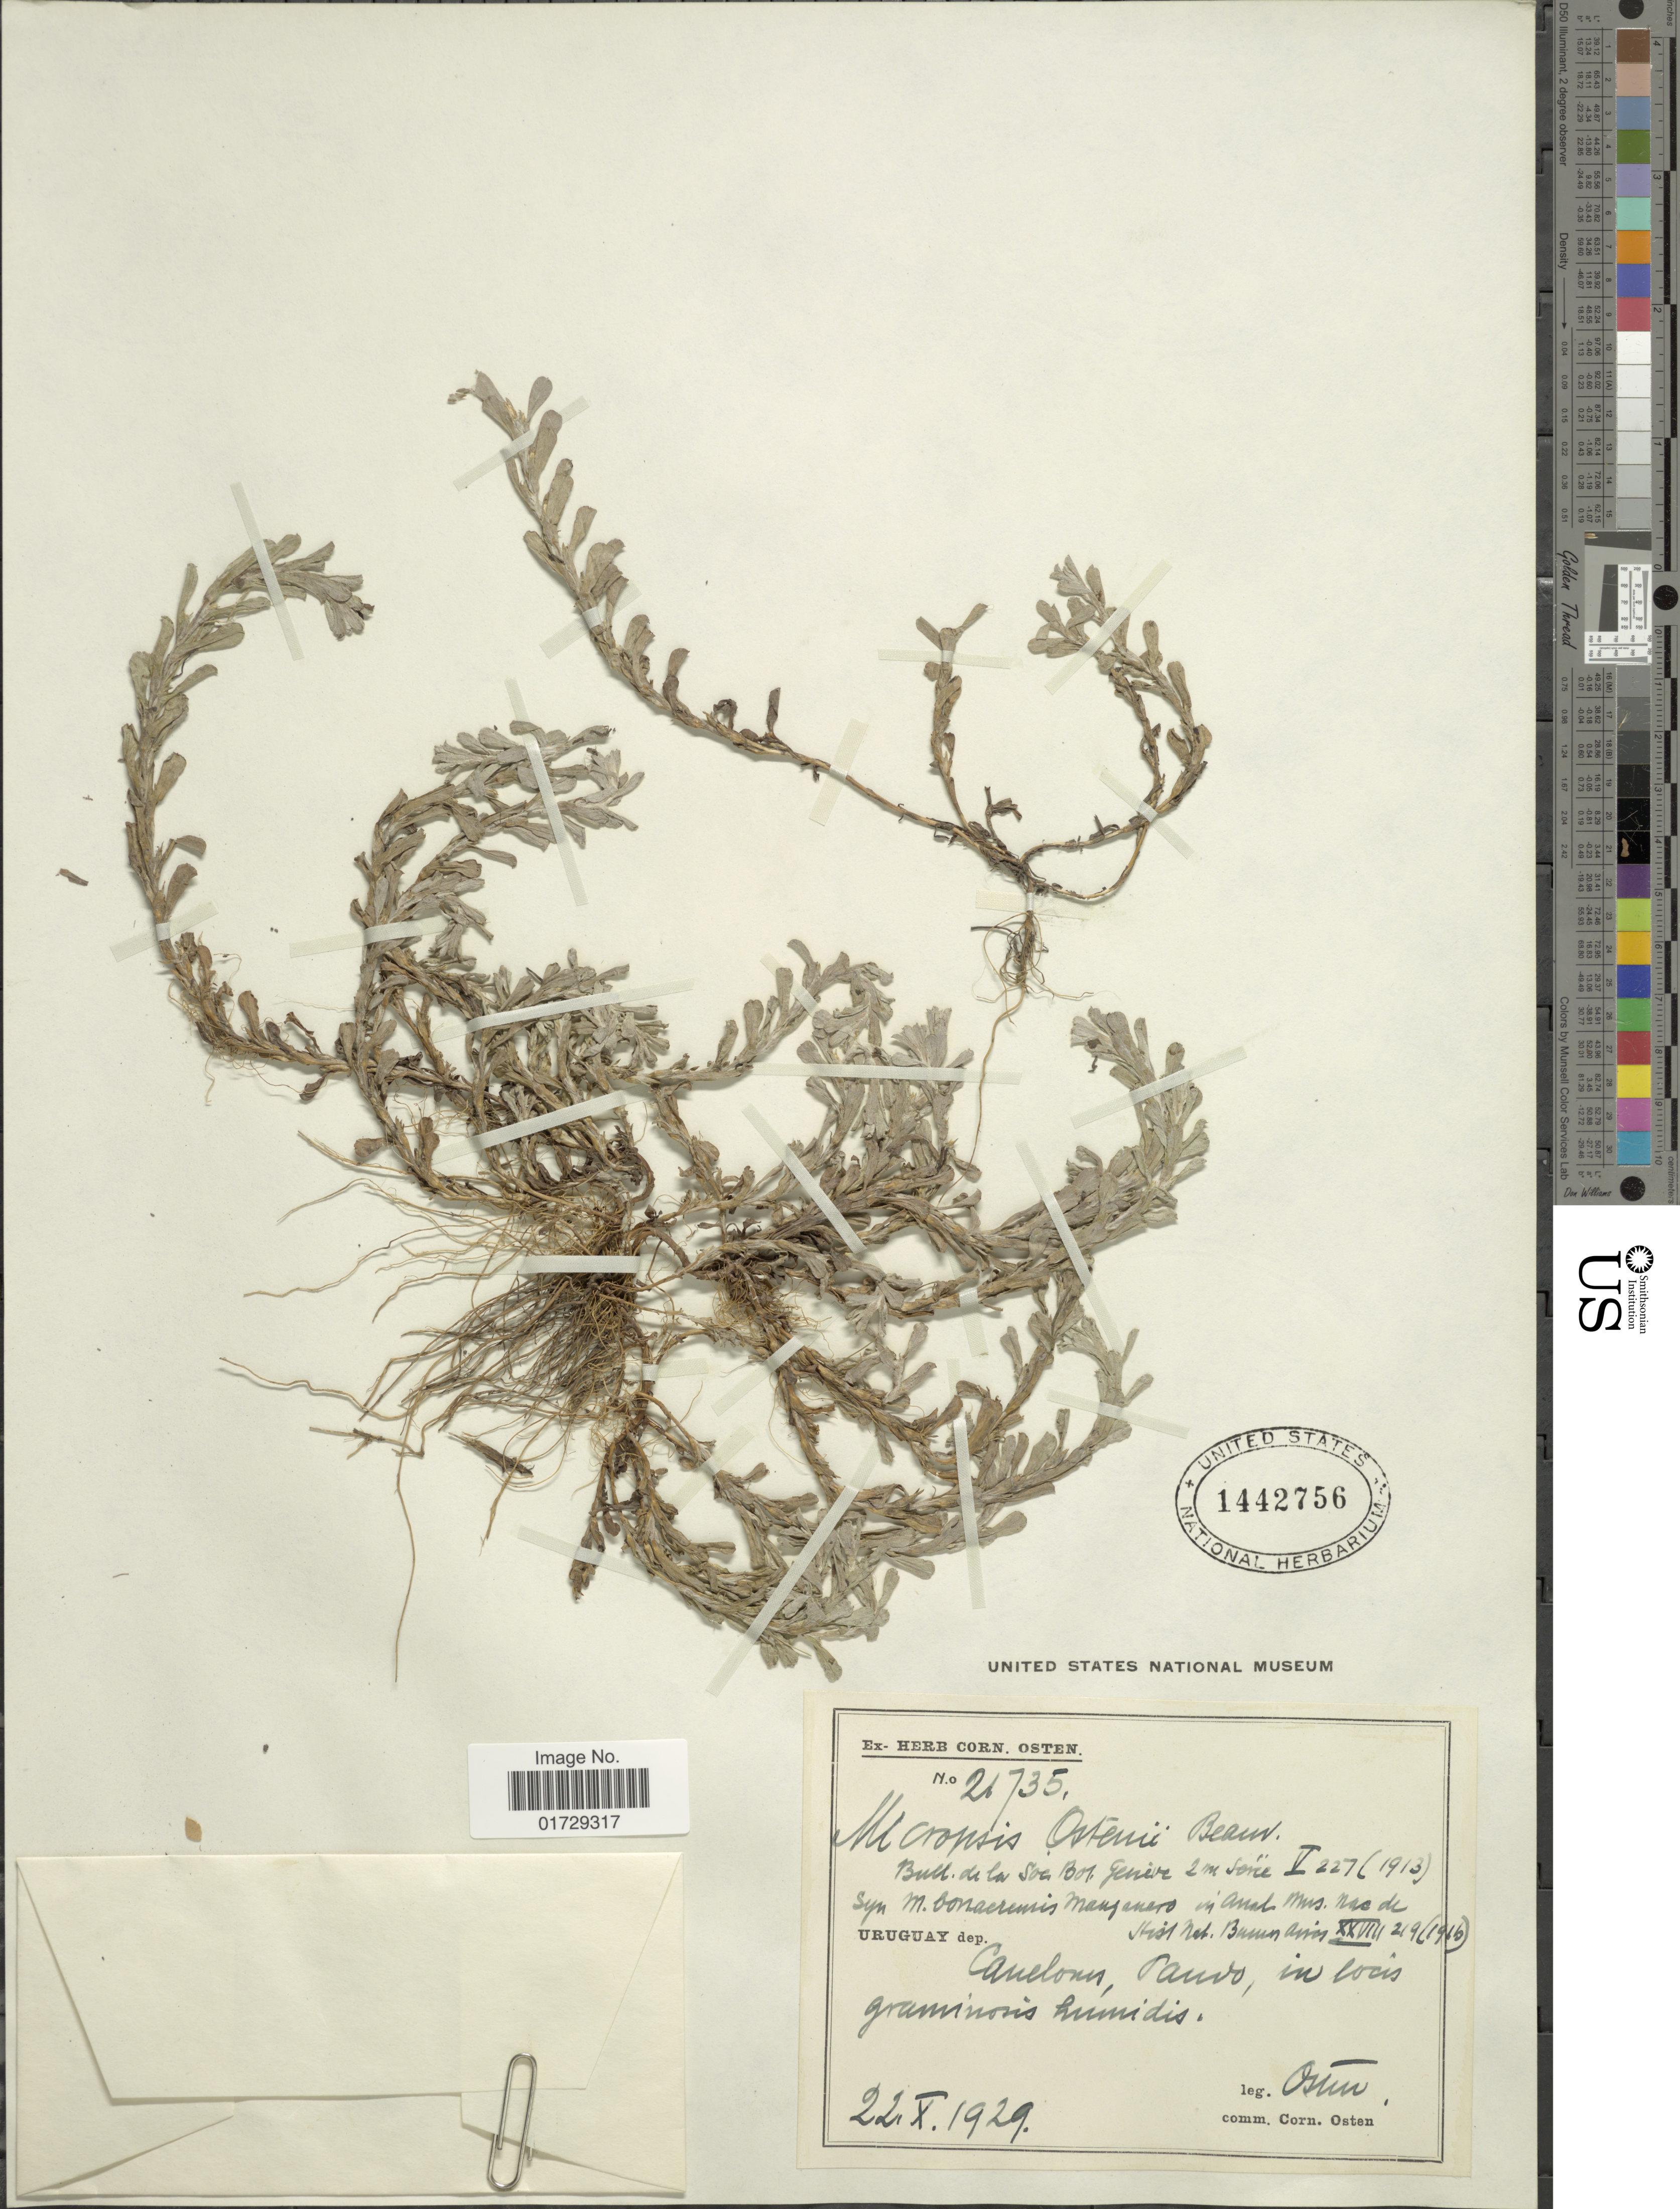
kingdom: Plantae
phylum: Tracheophyta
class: Magnoliopsida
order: Asterales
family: Asteraceae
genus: Micropsis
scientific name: Micropsis ostenii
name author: P. Beauv.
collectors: C. Osten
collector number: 21735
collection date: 1929-10-22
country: Uruguay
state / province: Canelones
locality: Pando.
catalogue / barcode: US 1442756